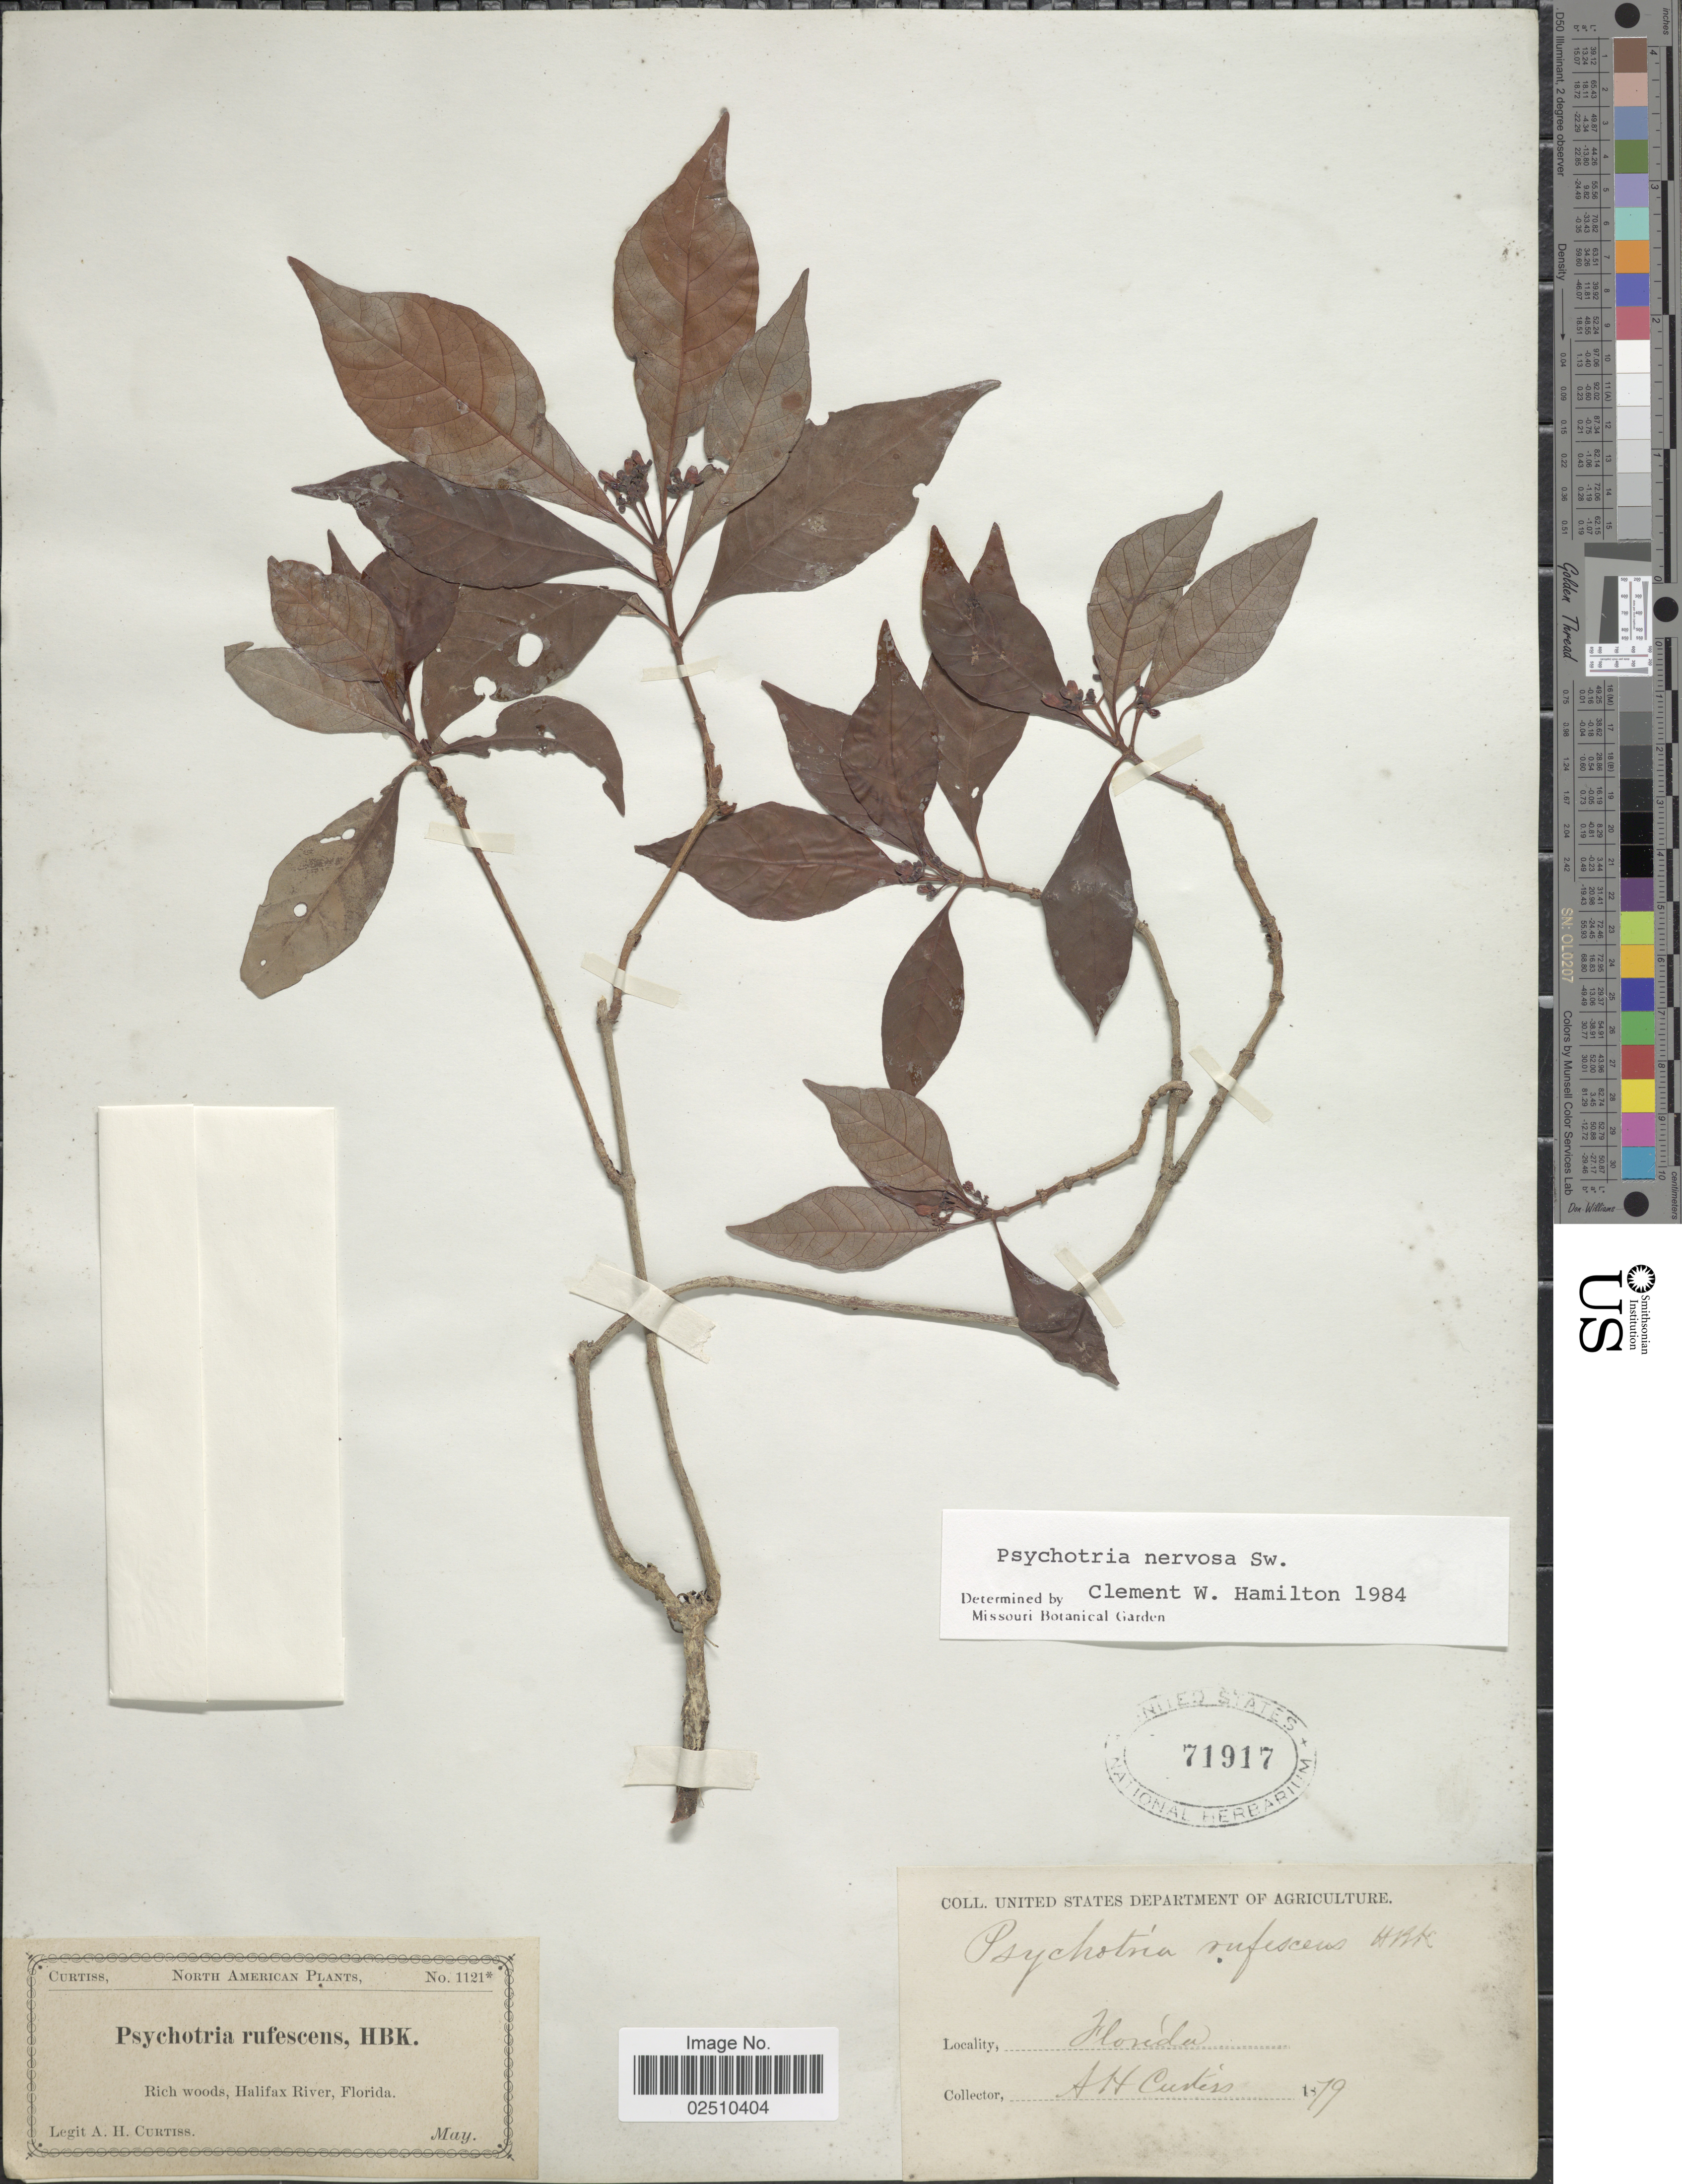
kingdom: Plantae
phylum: Tracheophyta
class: Magnoliopsida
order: Gentianales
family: Rubiaceae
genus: Psychotria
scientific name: Psychotria nervosa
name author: Sw.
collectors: A. H. Curtiss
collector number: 1121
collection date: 1879-05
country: United States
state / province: Florida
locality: Halifax River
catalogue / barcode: US 71917